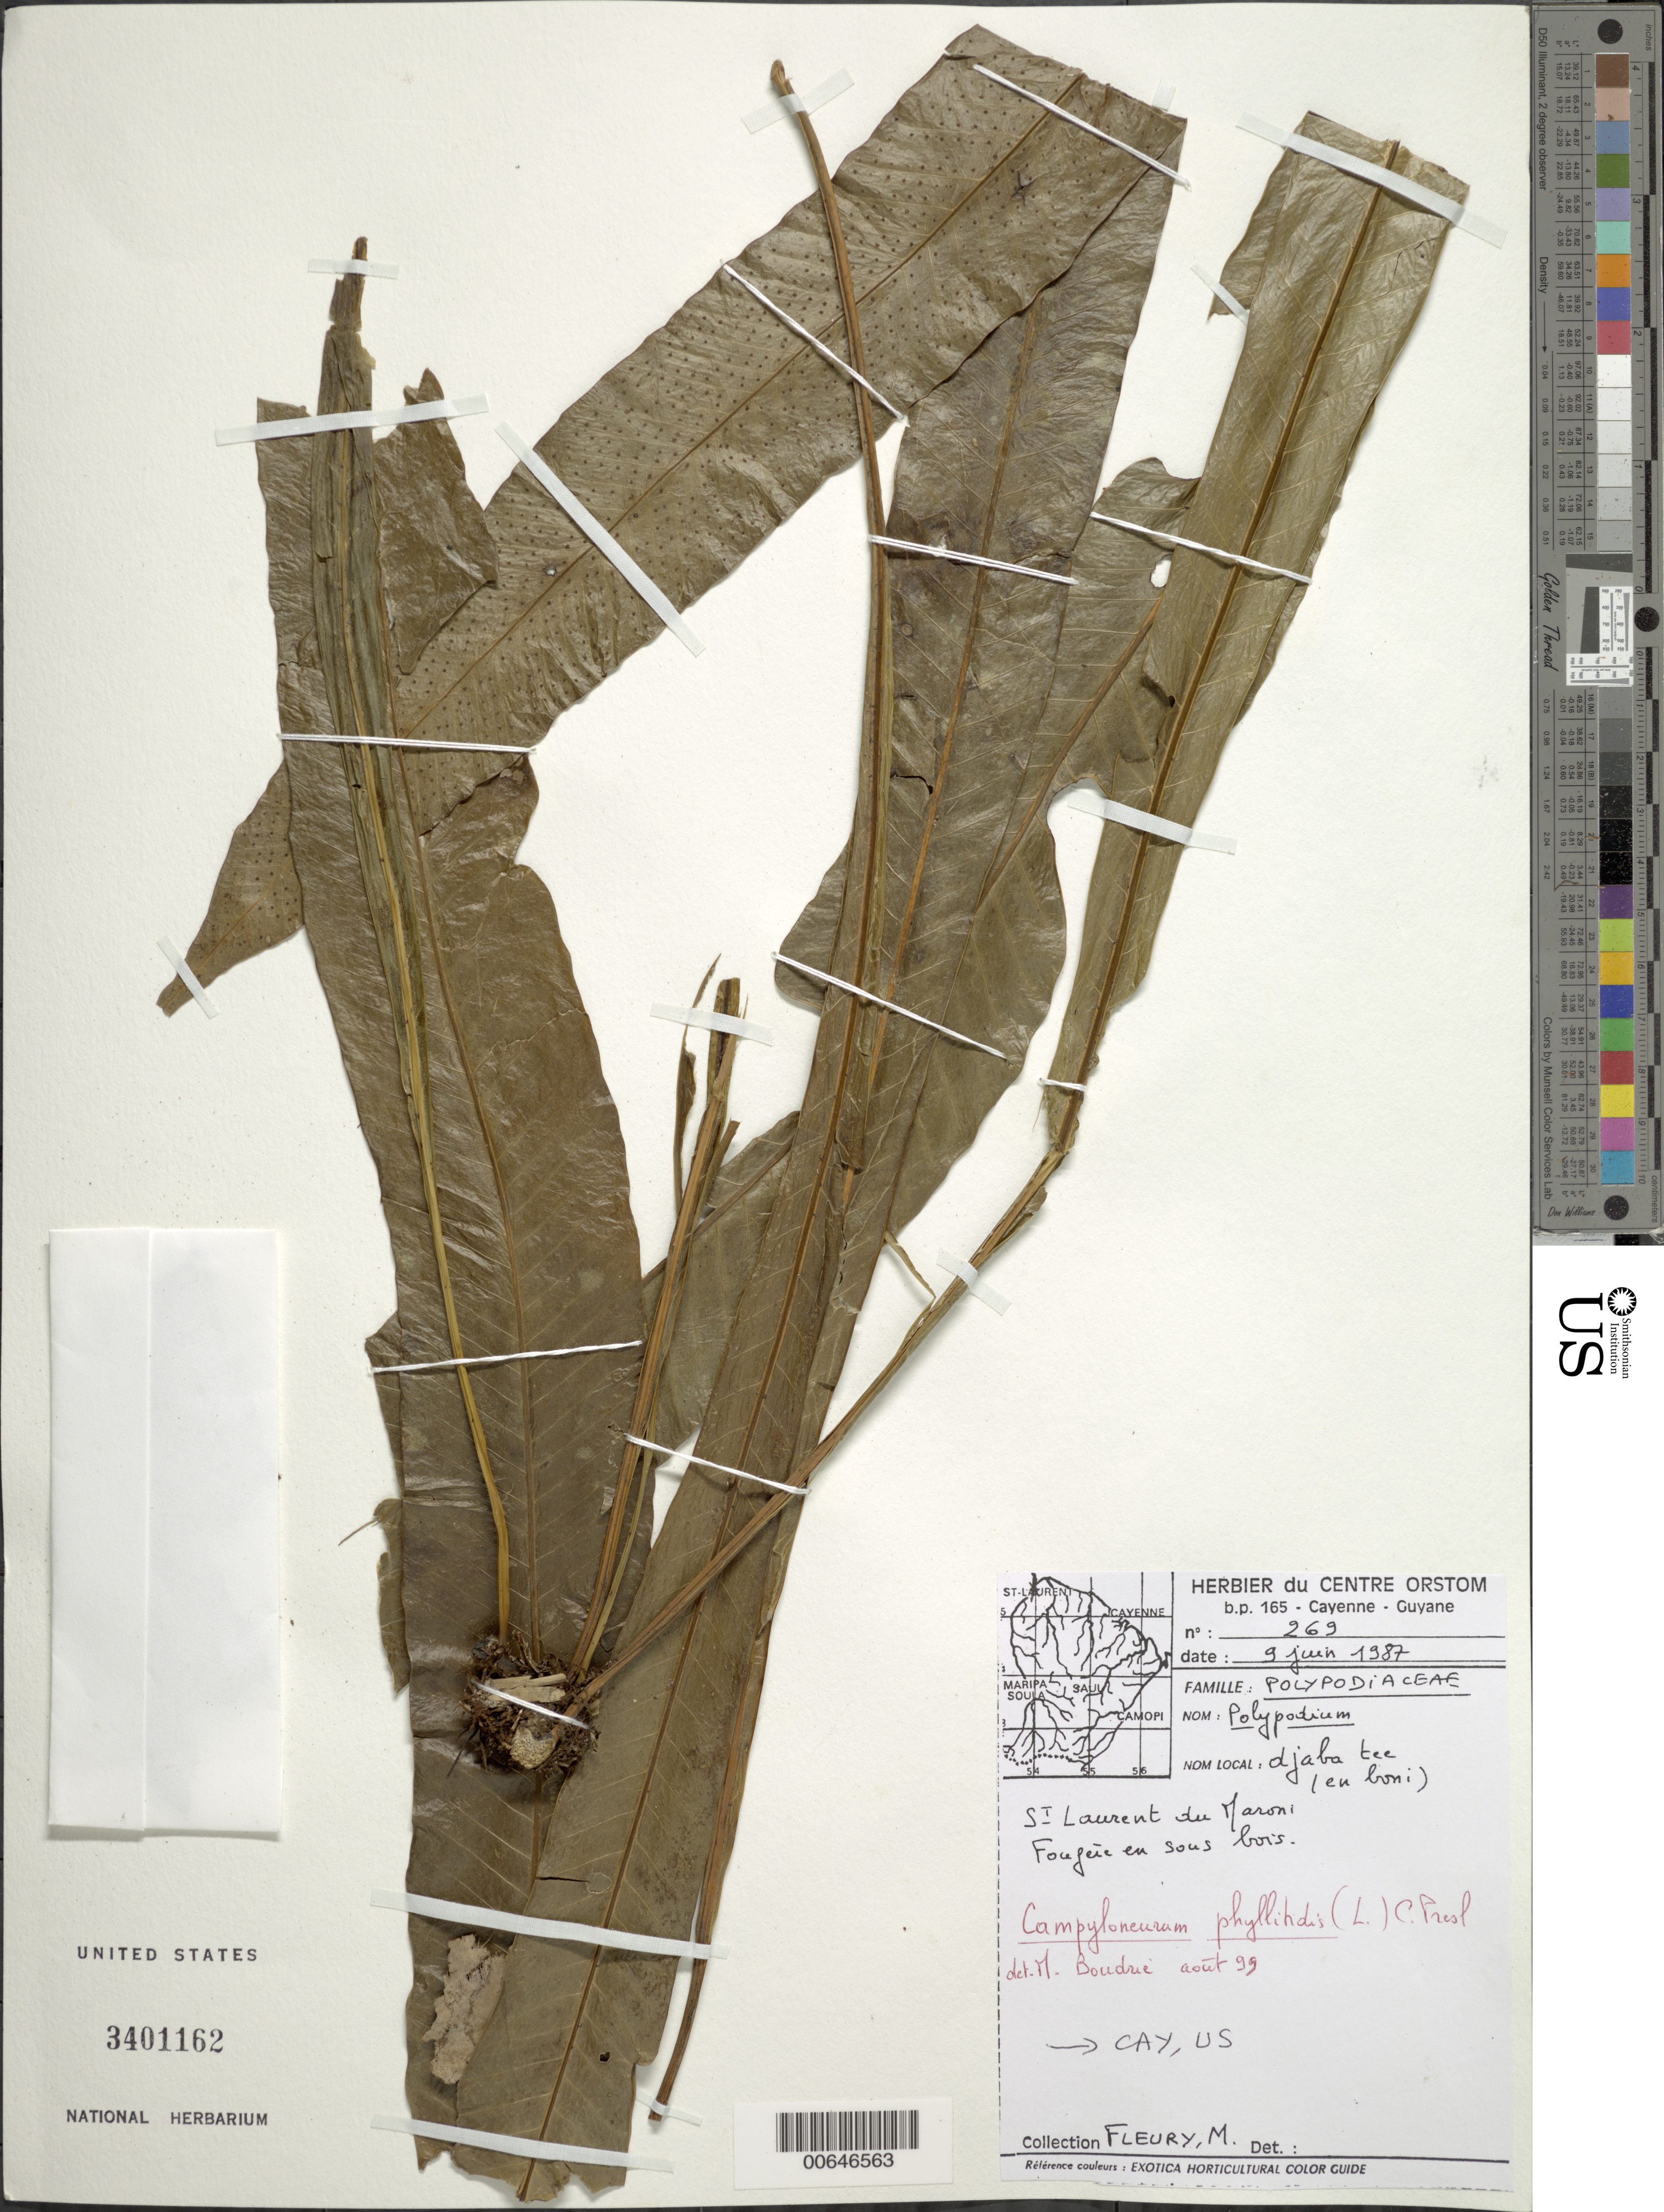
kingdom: Plantae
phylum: Tracheophyta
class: Polypodiopsida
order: Polypodiales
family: Polypodiaceae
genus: Campyloneurum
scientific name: Campyloneurum phyllitidis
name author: (L.) C. Presl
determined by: Boudrie, M.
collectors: M. Fleury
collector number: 269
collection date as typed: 9-Jun-87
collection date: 1987-06-09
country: French Guiana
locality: Commune de Saint-Laurent du Maroni, Bassin du Bas-Maroni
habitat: Understory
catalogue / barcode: US 3401162